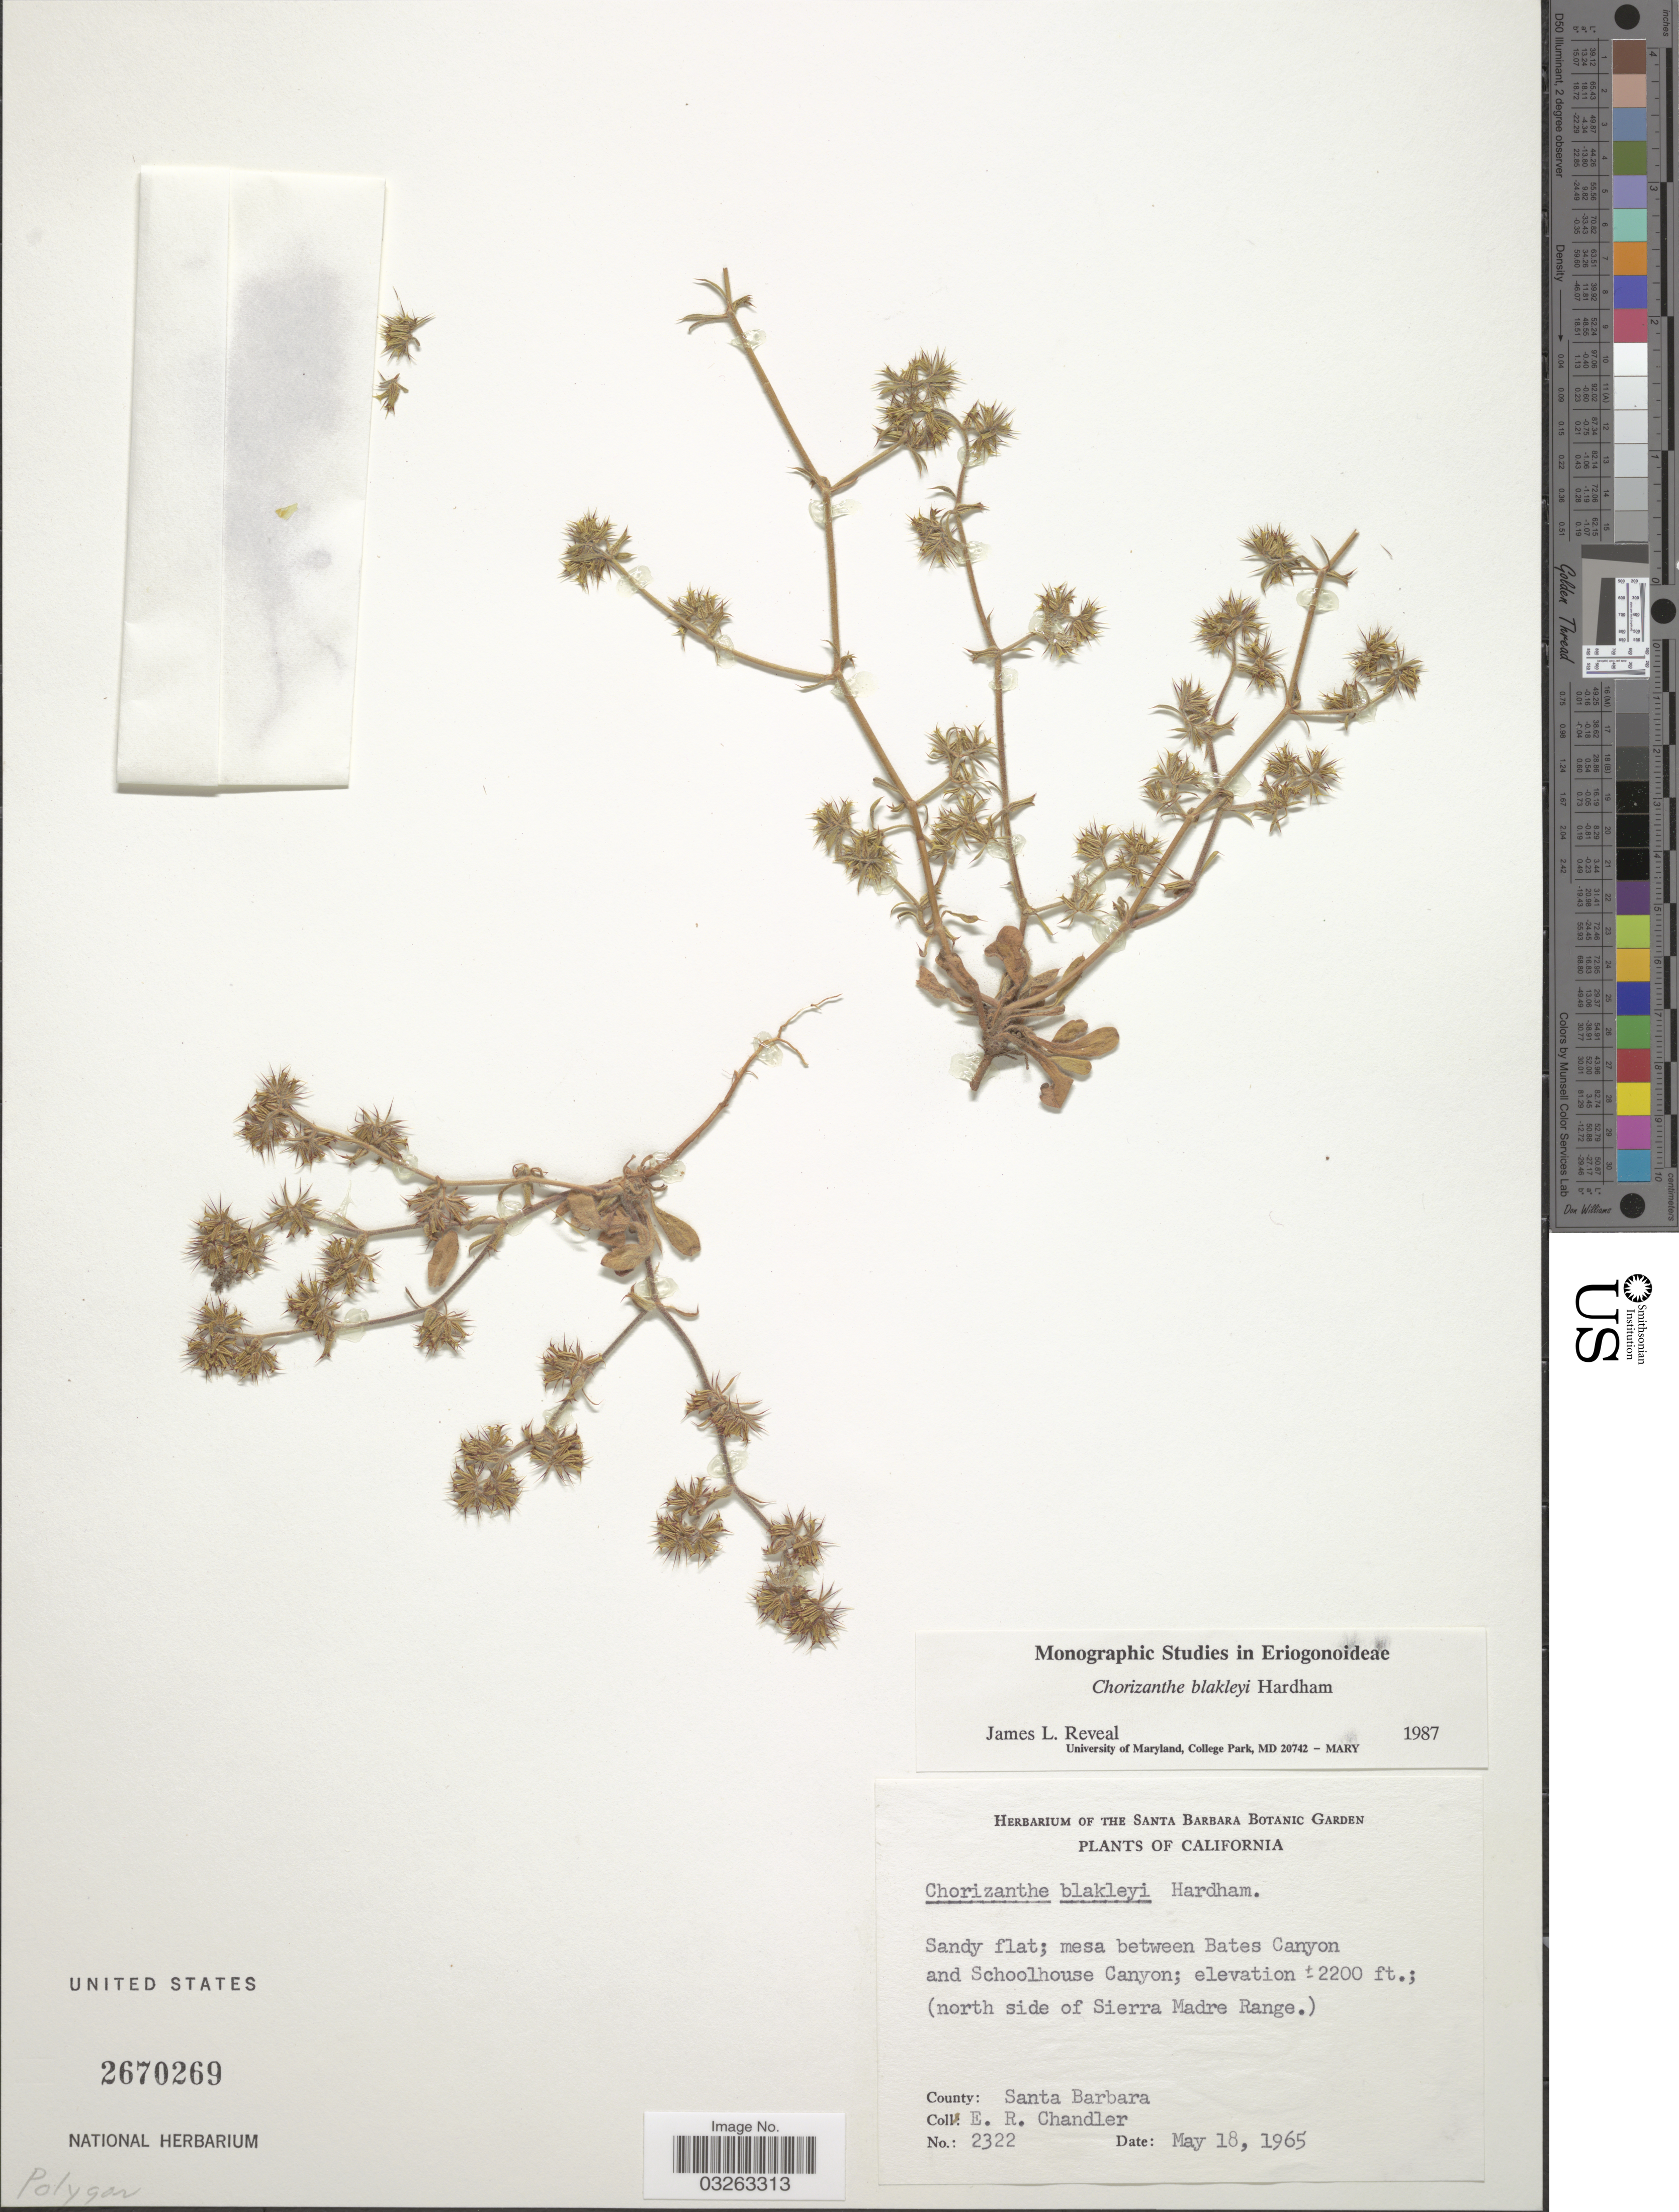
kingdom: Plantae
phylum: Tracheophyta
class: Magnoliopsida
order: Caryophyllales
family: Polygonaceae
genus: Chorizanthe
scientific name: Chorizanthe blakleyi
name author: Hardham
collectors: E. Chandler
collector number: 2322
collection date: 1965-05-18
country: United States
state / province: California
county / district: Santa Barbara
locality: Mesa between Bates Canyon and Schoolhouse Canyon. (North side of Sierra Madre Range). County: Santa Barbara.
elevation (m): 671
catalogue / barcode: US 2670269